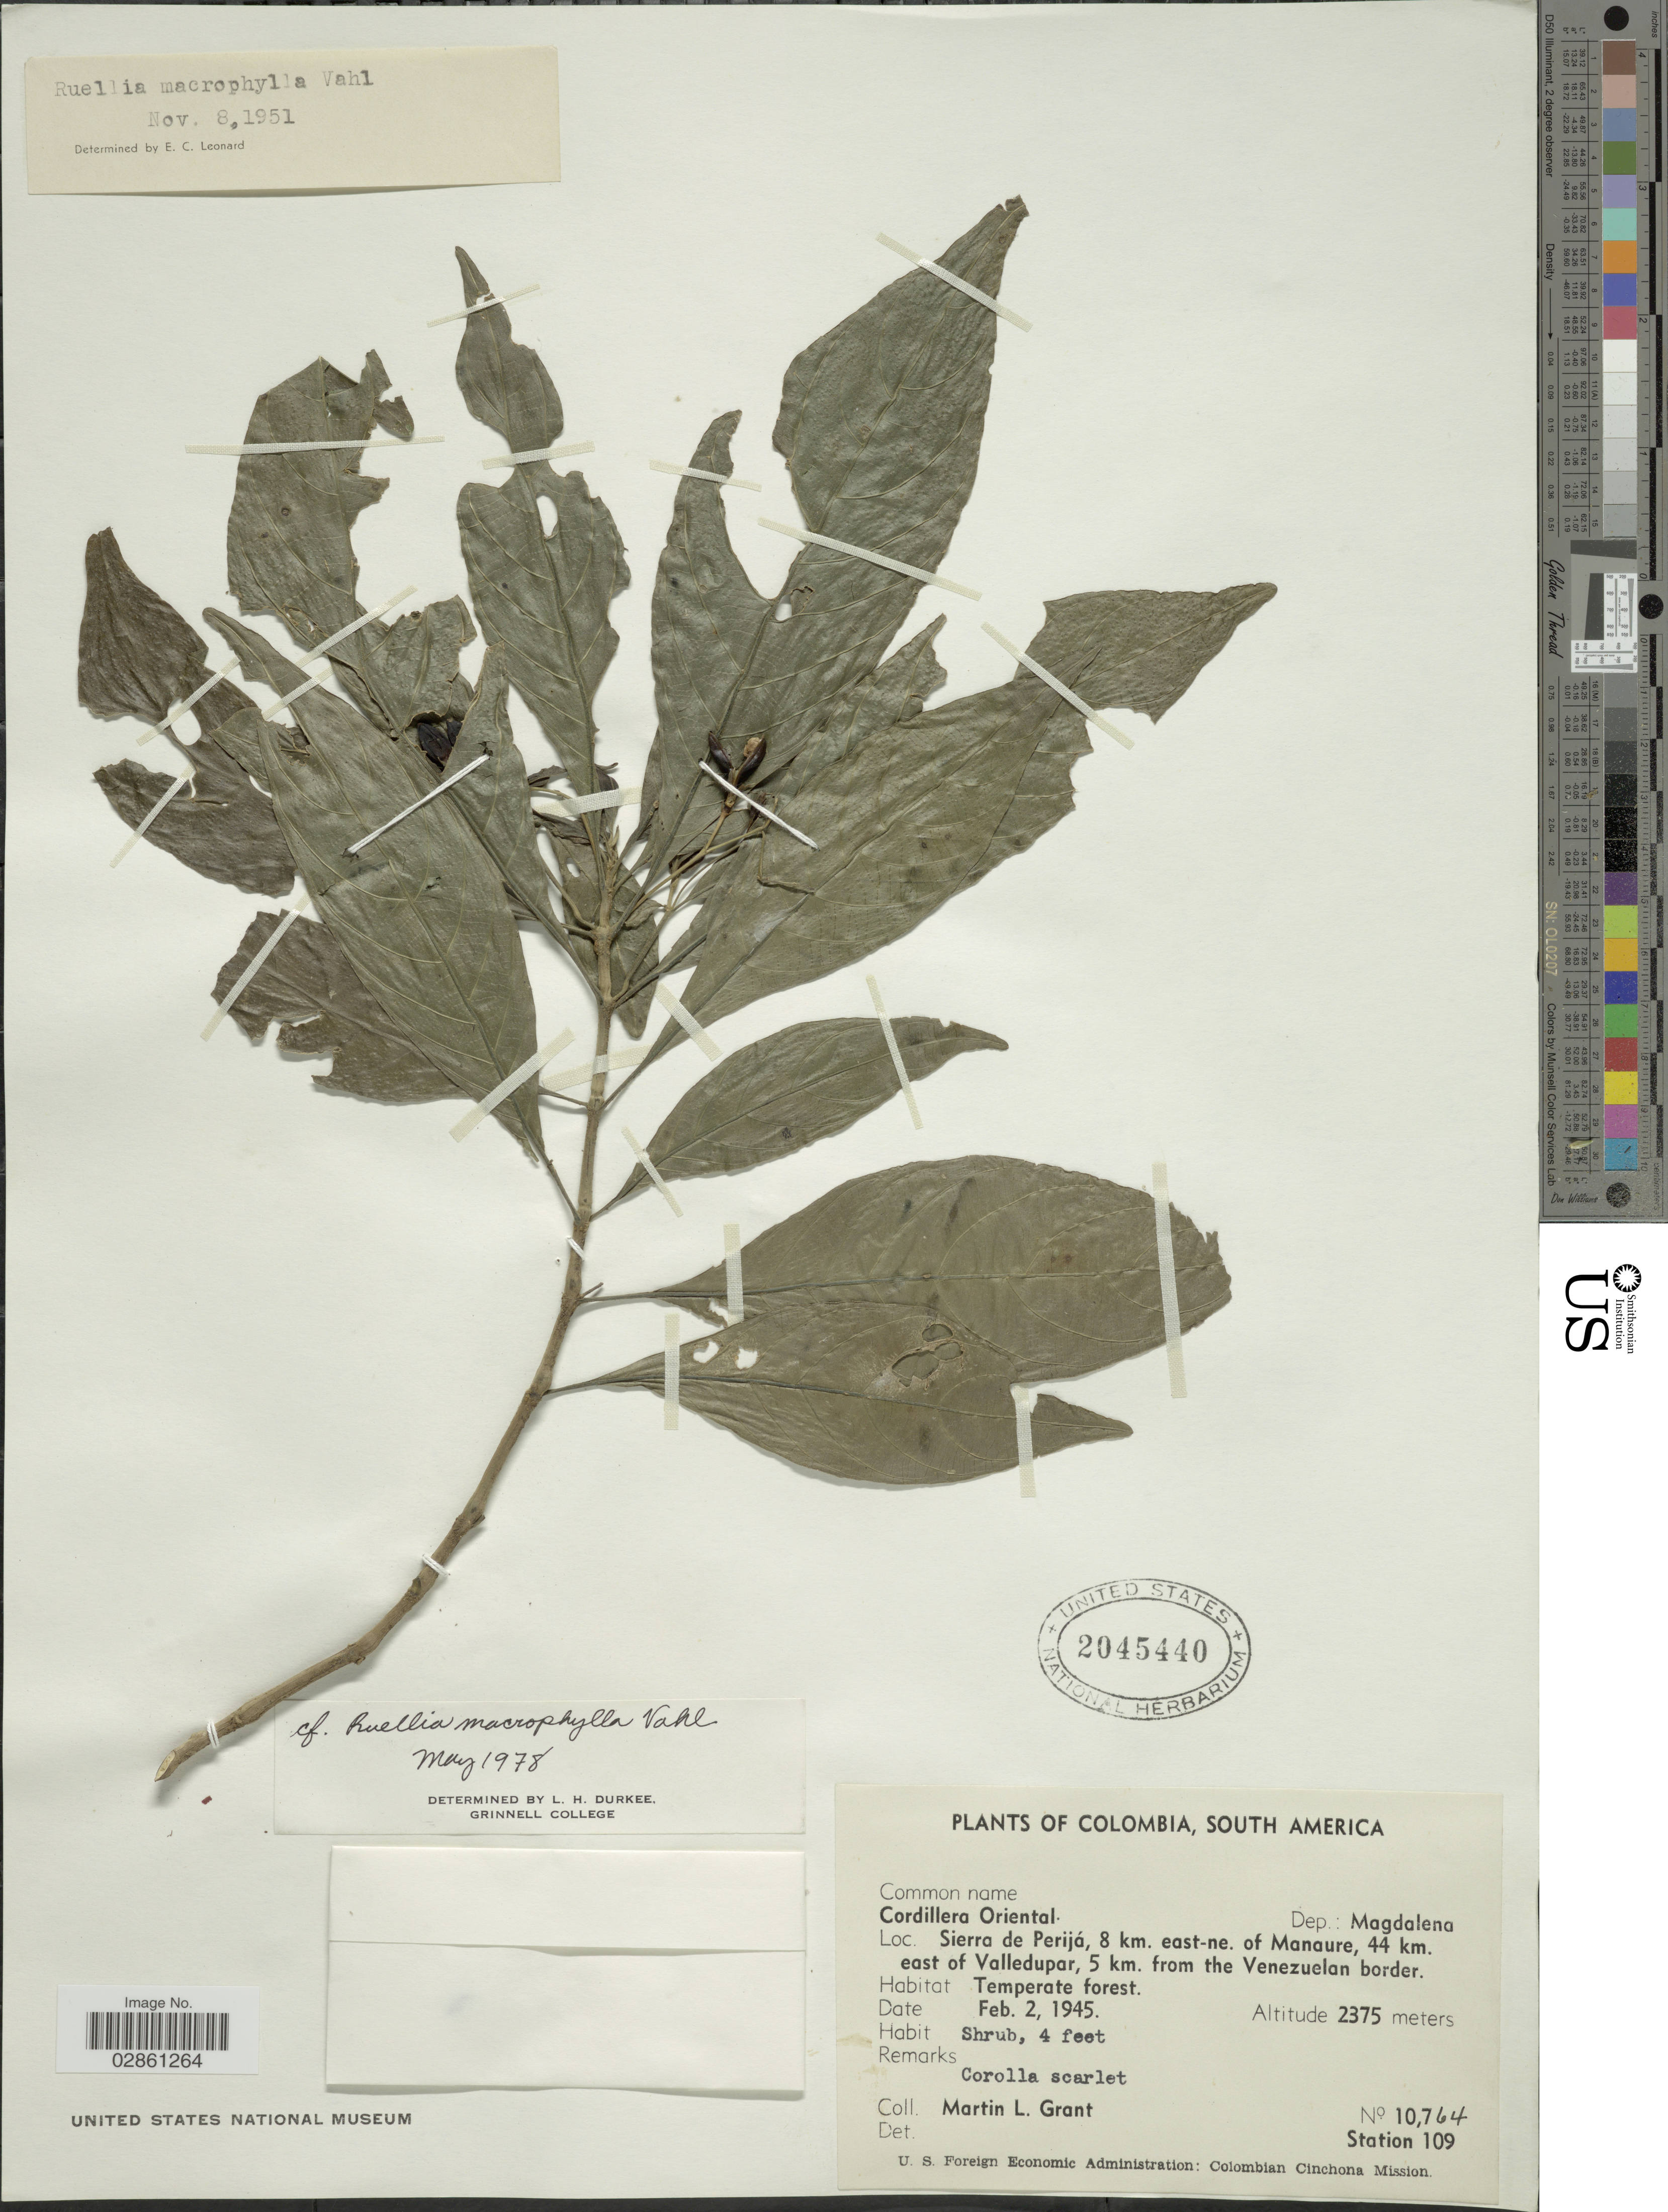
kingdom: Plantae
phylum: Tracheophyta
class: Magnoliopsida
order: Lamiales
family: Acanthaceae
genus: Ruellia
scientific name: Ruellia macrophylla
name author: Vahl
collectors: M. L. Grant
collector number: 10764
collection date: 1945-02-02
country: Colombia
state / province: Magdalena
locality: Cordillera Oriental, Dep.: Magdalena, Sierra de Perijá, 8 km. east-ne. of Manaure, 44 km. east of valledupar, 5 km. from the Venezuelan border., Station 109.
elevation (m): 2375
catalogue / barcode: US 2045440